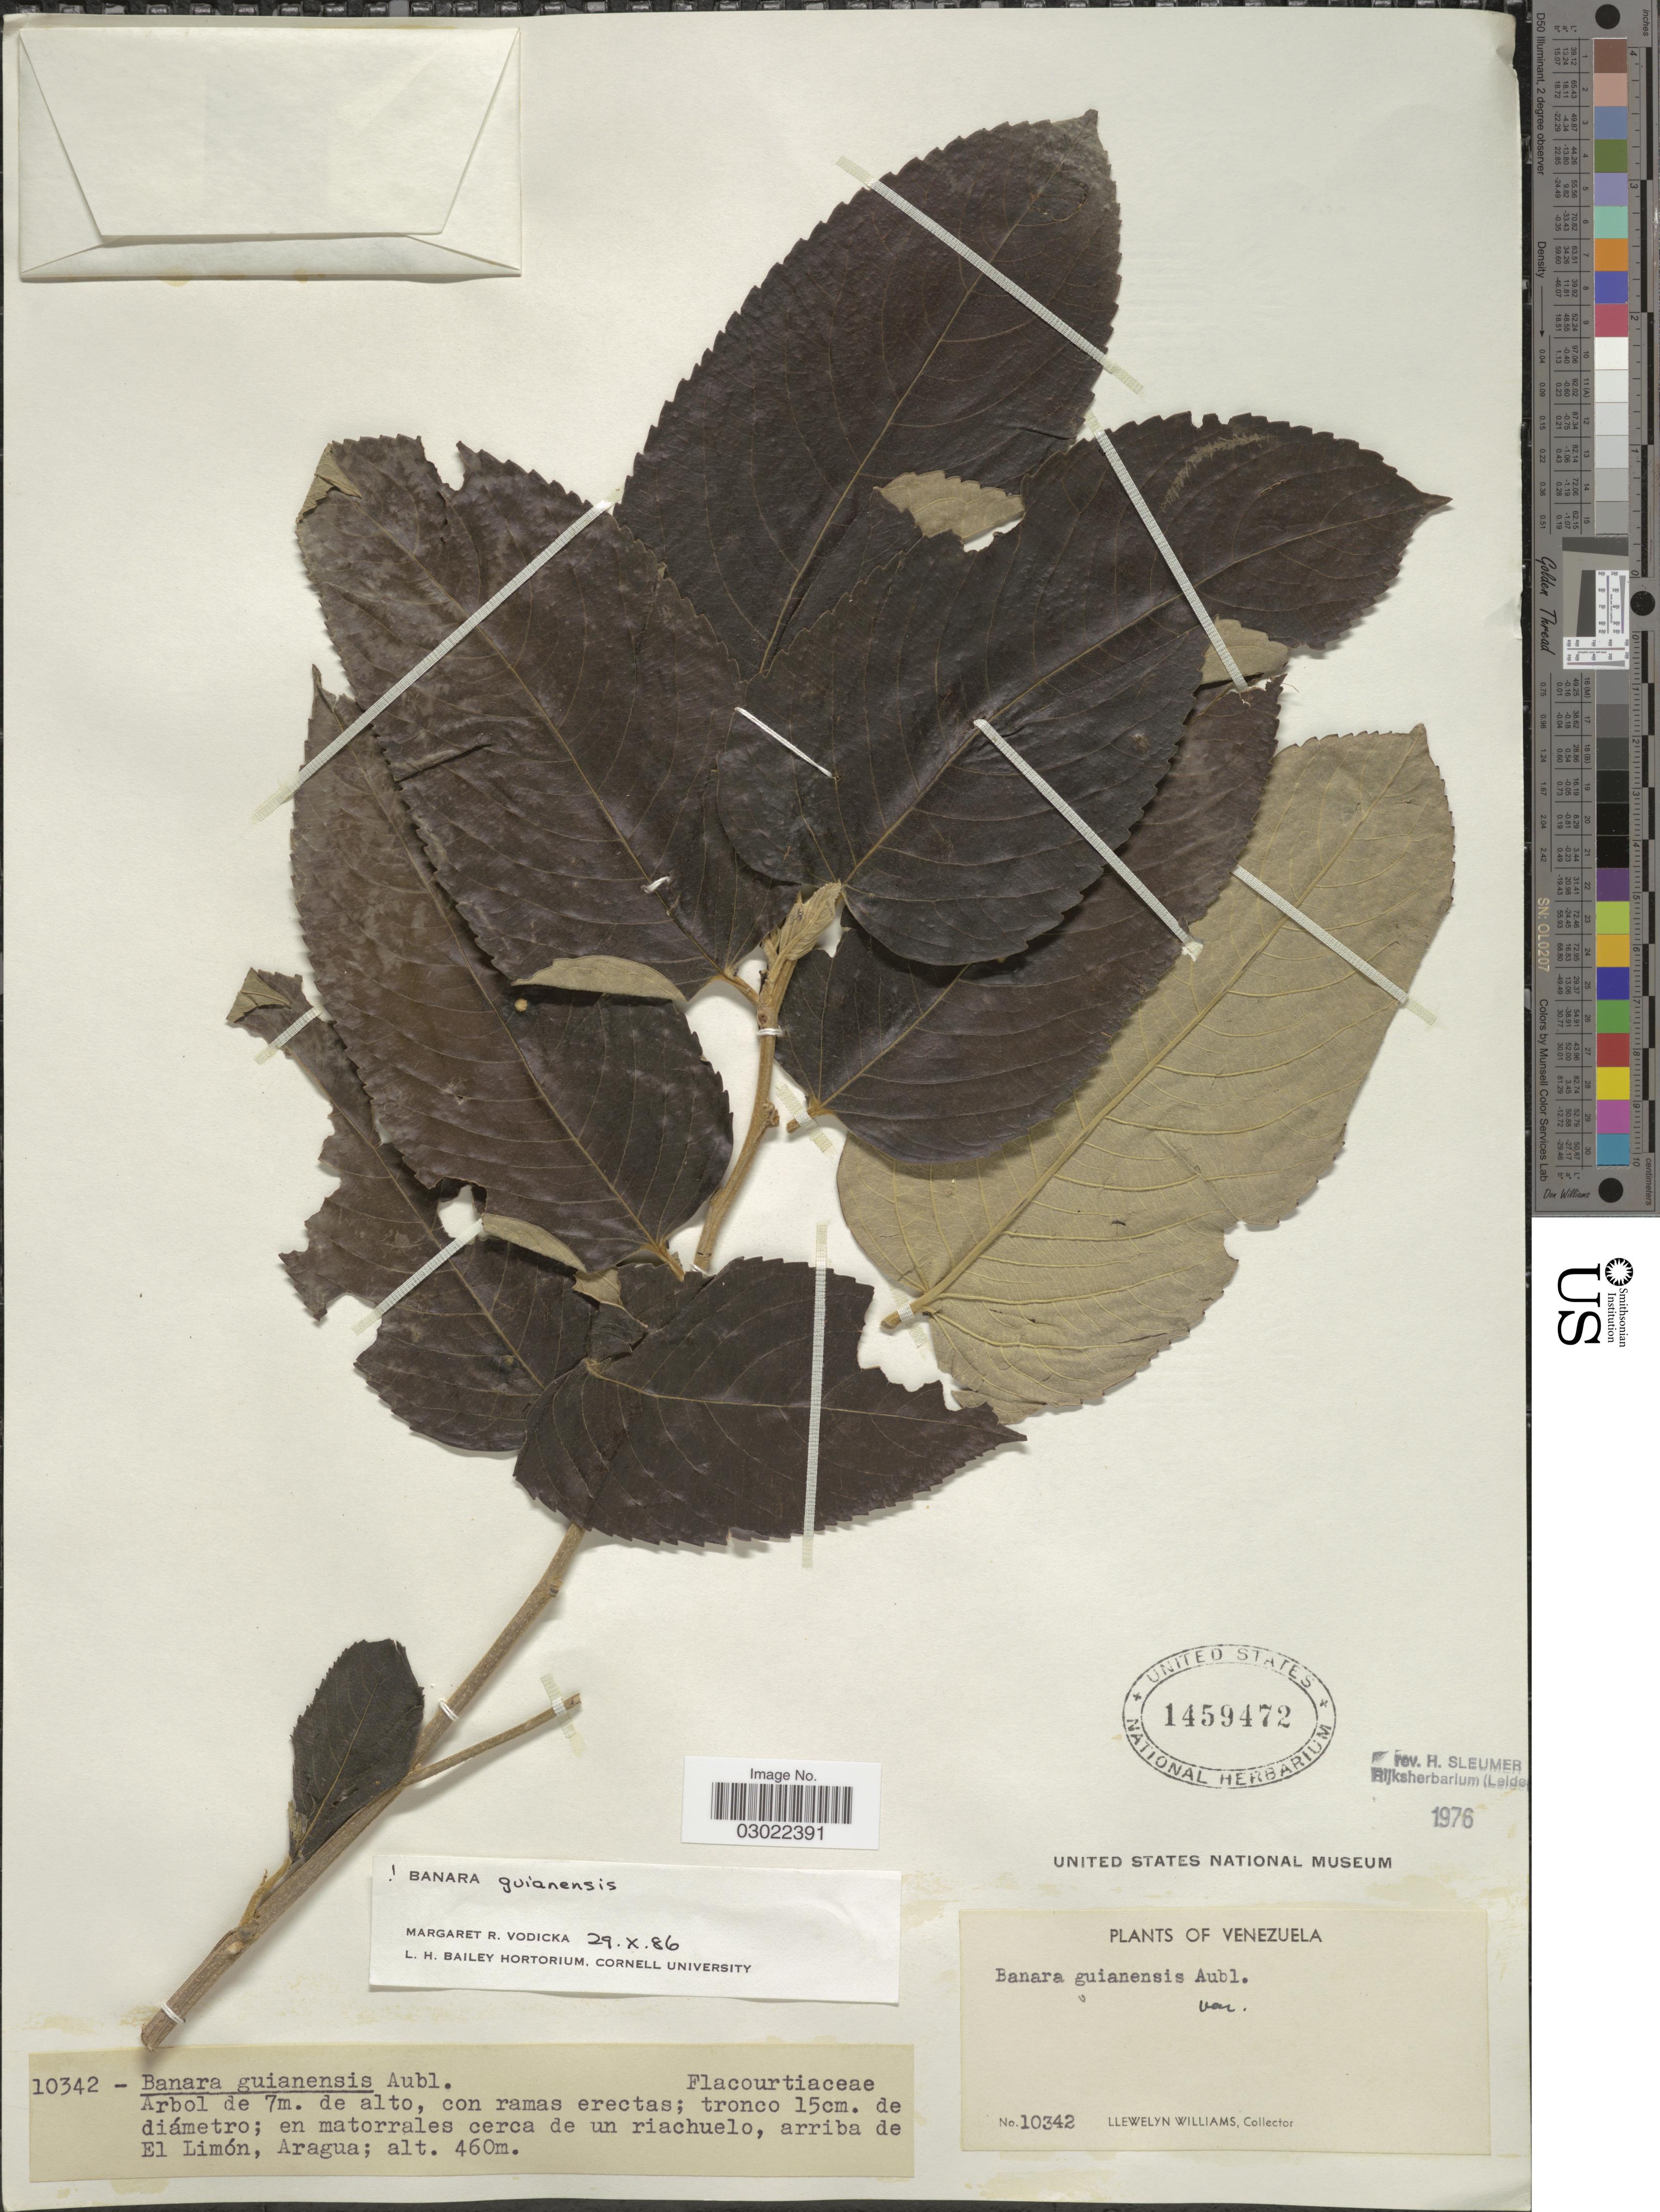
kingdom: Plantae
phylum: Tracheophyta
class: Magnoliopsida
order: Malpighiales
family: Salicaceae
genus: Banara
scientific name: Banara guianensis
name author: Aubl.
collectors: Ll. Williams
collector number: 10342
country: Venezuela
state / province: Aragua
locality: Arriba de El Limón, Aragua.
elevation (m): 460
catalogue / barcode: US 1459472